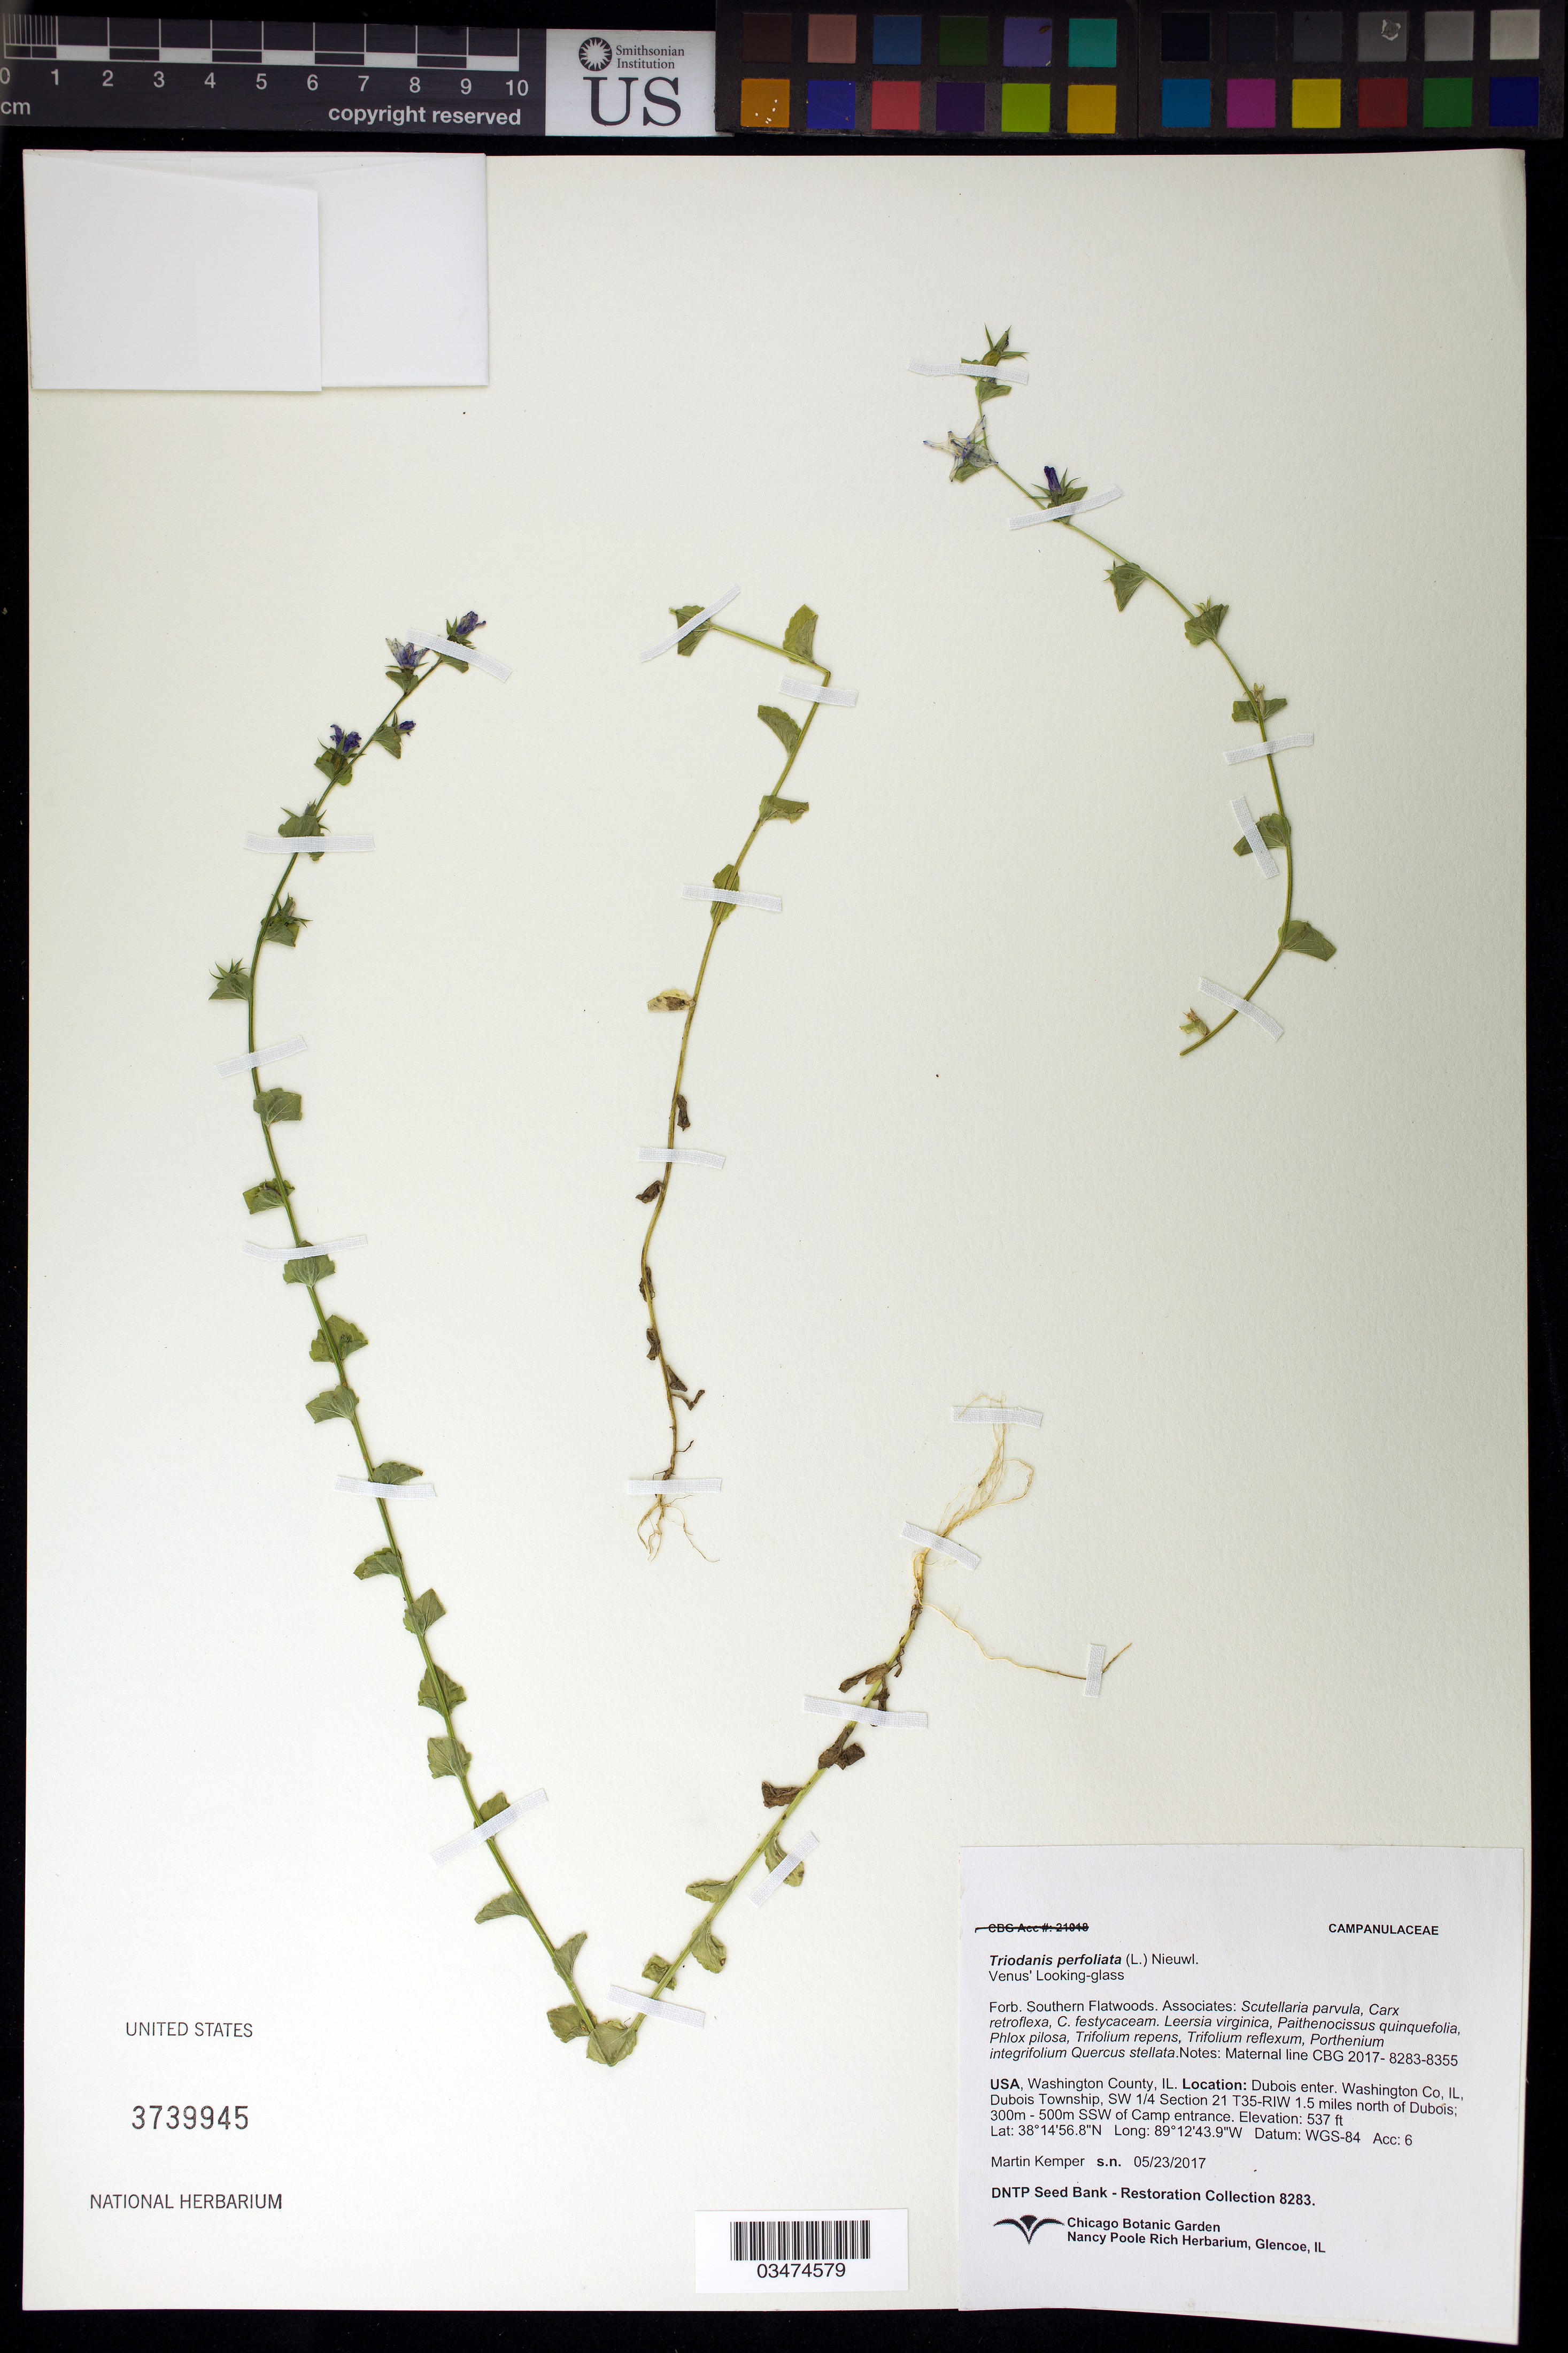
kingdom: Plantae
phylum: Tracheophyta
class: Magnoliopsida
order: Asterales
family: Campanulaceae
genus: Triodanis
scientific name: Triodanis perfoliata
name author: (L.) Nieuwl.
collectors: M. Kemper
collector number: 8283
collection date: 2017-05-23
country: United States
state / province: Illinois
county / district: Washington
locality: DuBois Township. SW 1/4 Section 21 T35-R1W, 300-500 m S of Camp entrance.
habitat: Southern Flatwoods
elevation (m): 164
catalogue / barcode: US 3739945